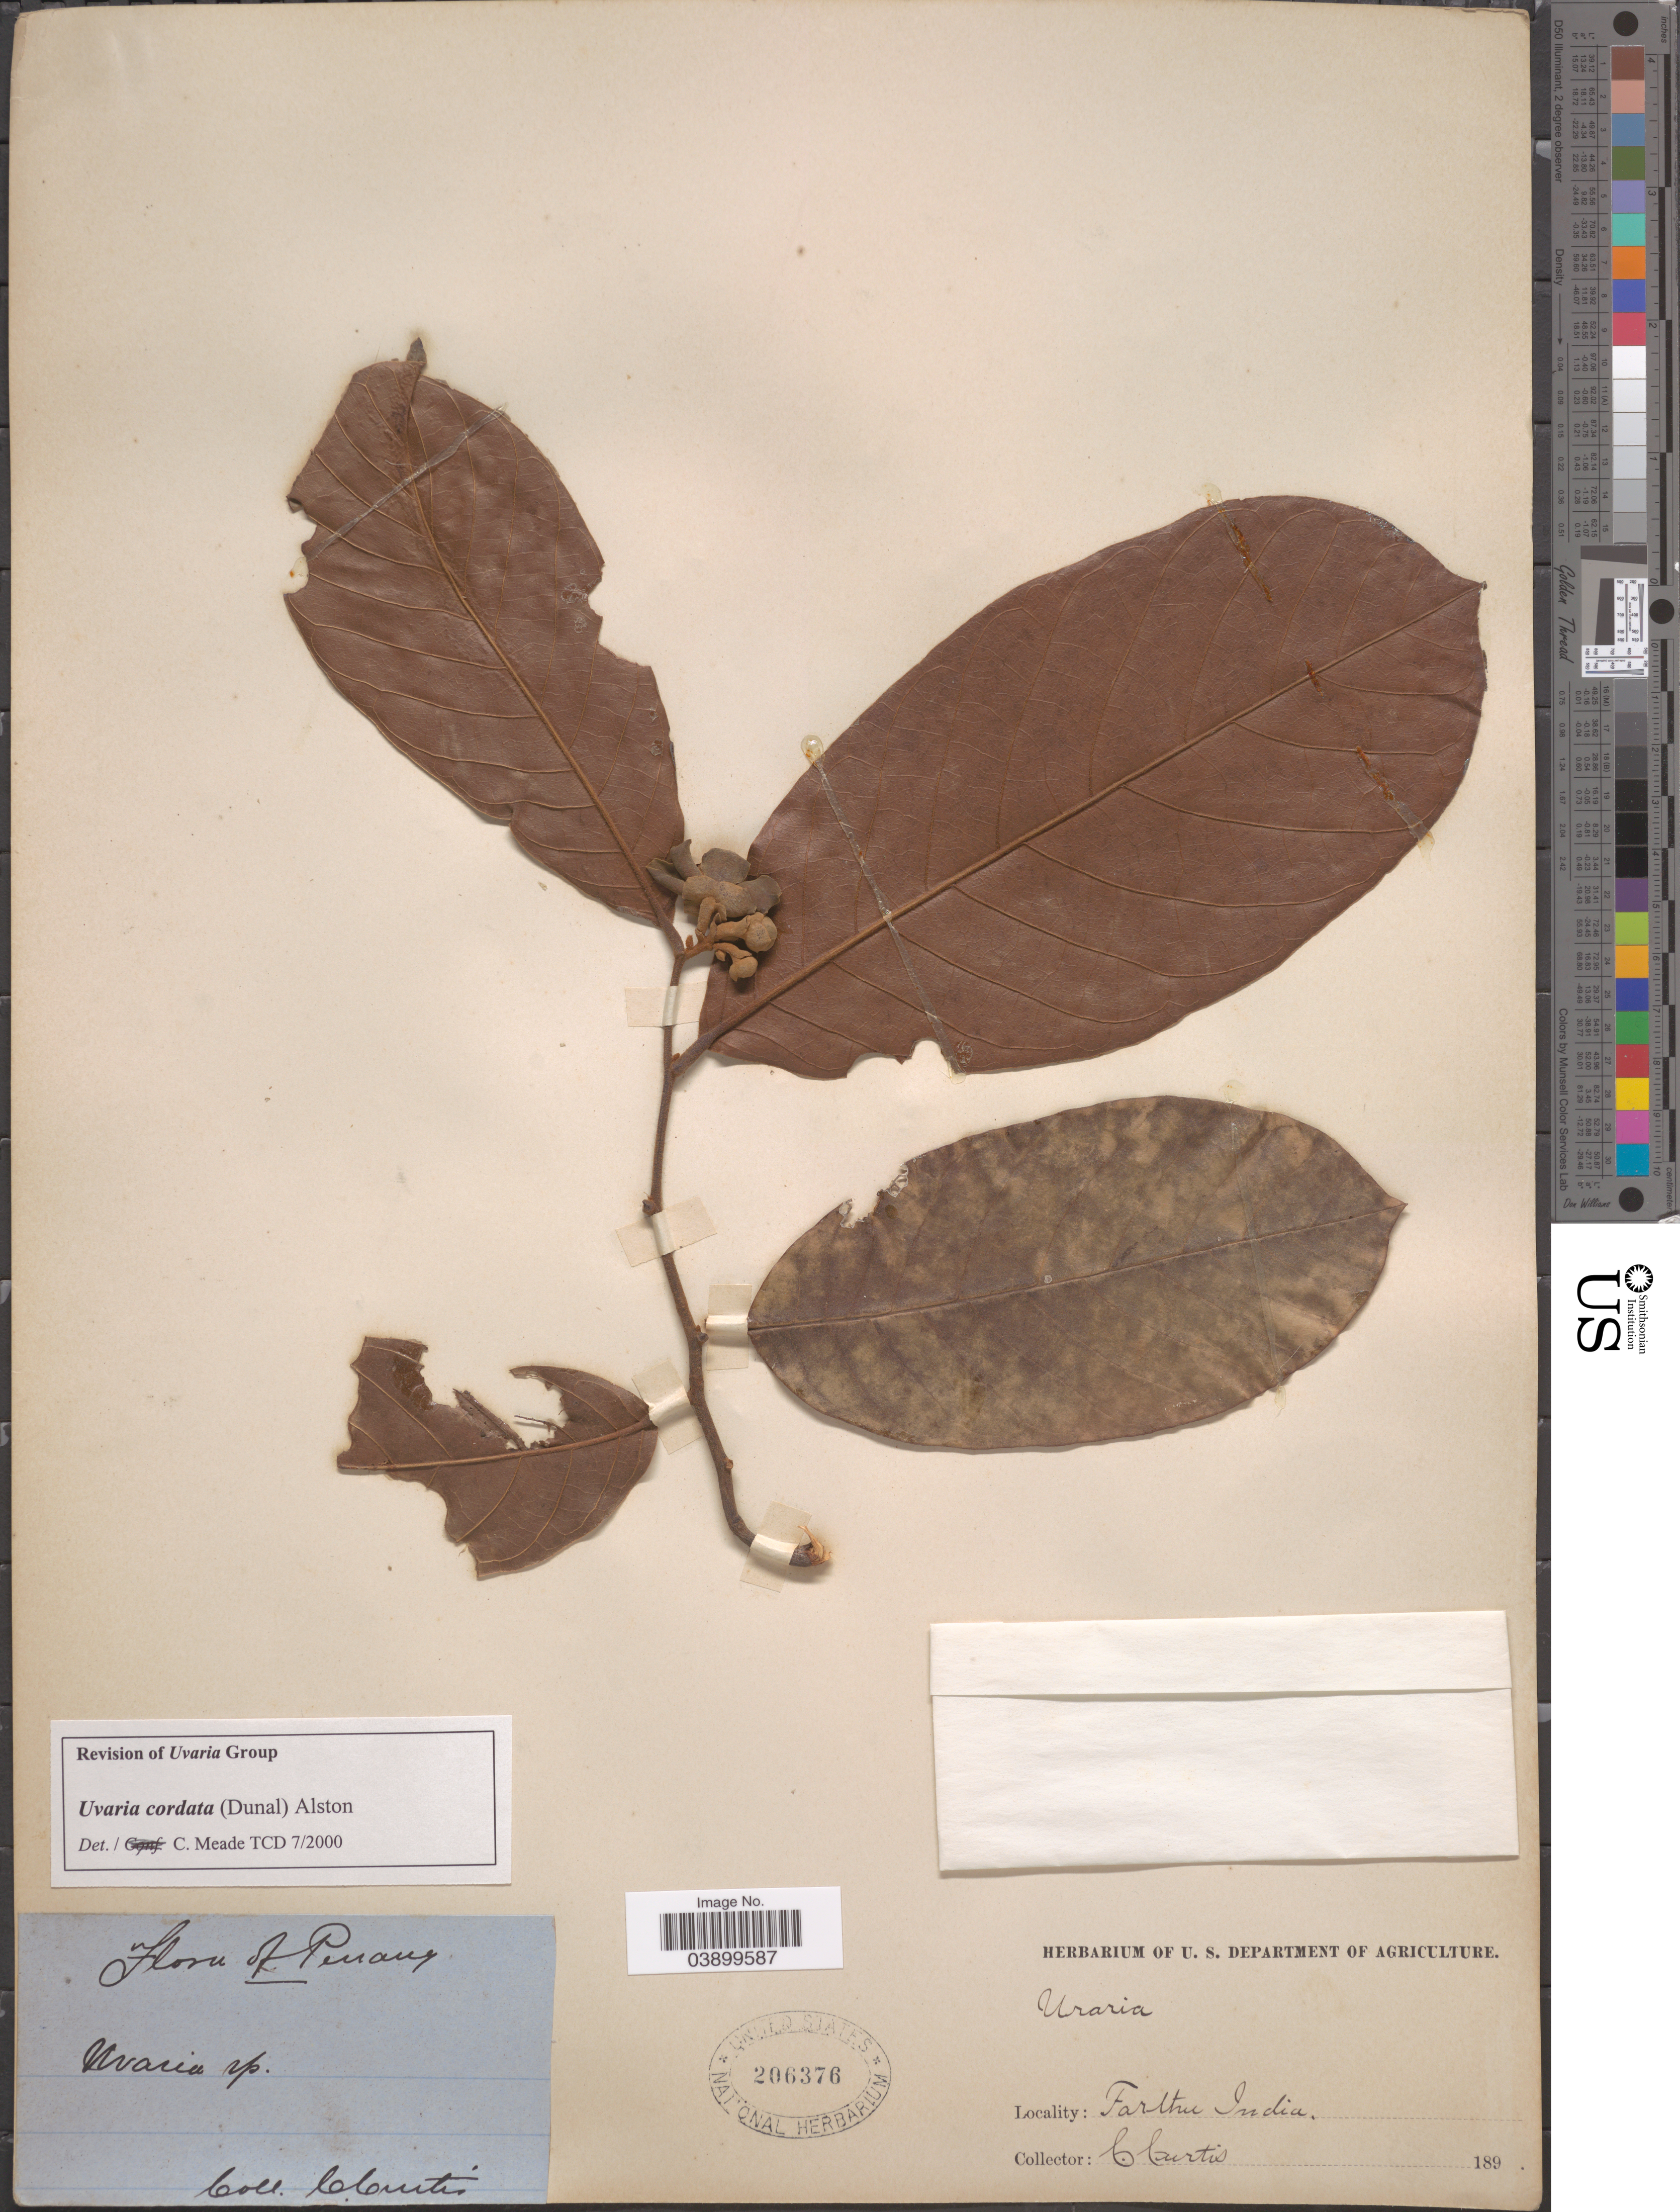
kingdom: Plantae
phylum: Tracheophyta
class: Magnoliopsida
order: Magnoliales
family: Annonaceae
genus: Uvaria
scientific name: Uvaria cordata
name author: (Dunal) Alston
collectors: C. Curtis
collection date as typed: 189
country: Malaysia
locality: Penang. Farther India.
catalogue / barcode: US 206376